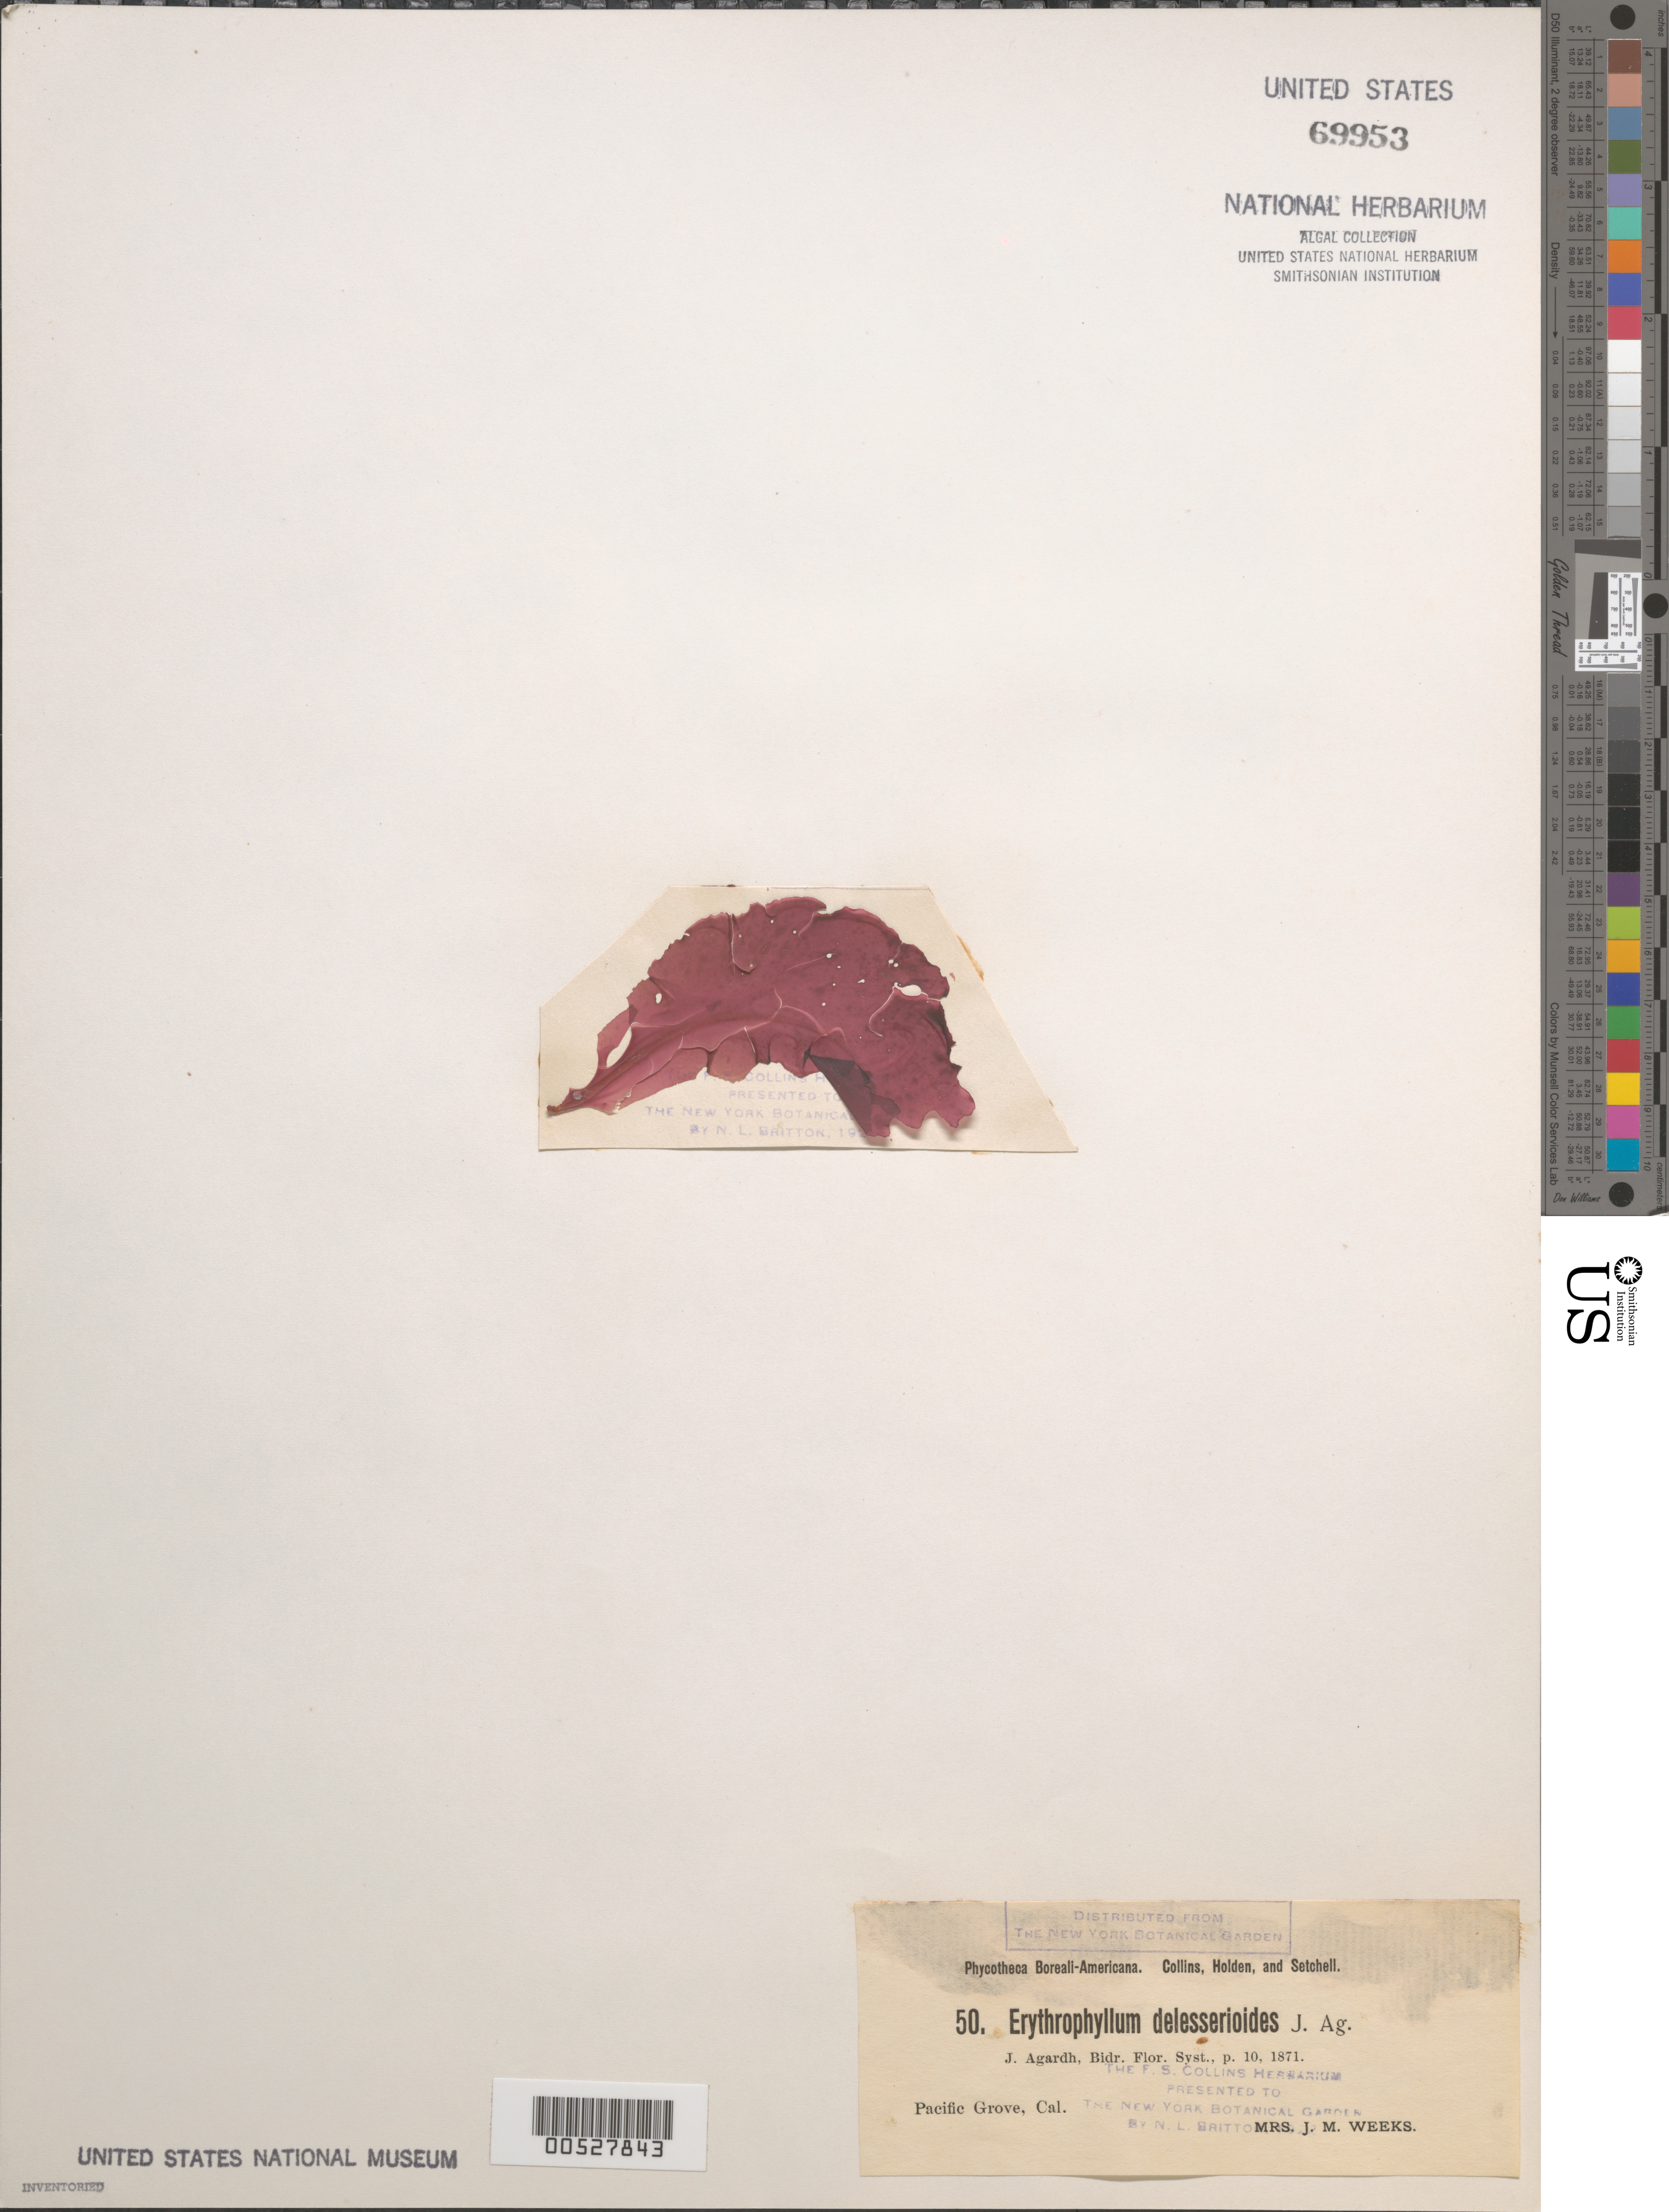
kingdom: Plantae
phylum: Rhodophyta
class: Florideophyceae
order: Gigartinales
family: Kallymeniaceae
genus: Erythrophyllum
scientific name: Erythrophyllum delesserioides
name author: J. Agardh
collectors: Mrs. J. Weeks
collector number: PB-A 50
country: United States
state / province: California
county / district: Monterey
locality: Pacific Grove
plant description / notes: Collins, Holden & Setchell, Phycotheca Boreali-Americana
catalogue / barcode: US 69953